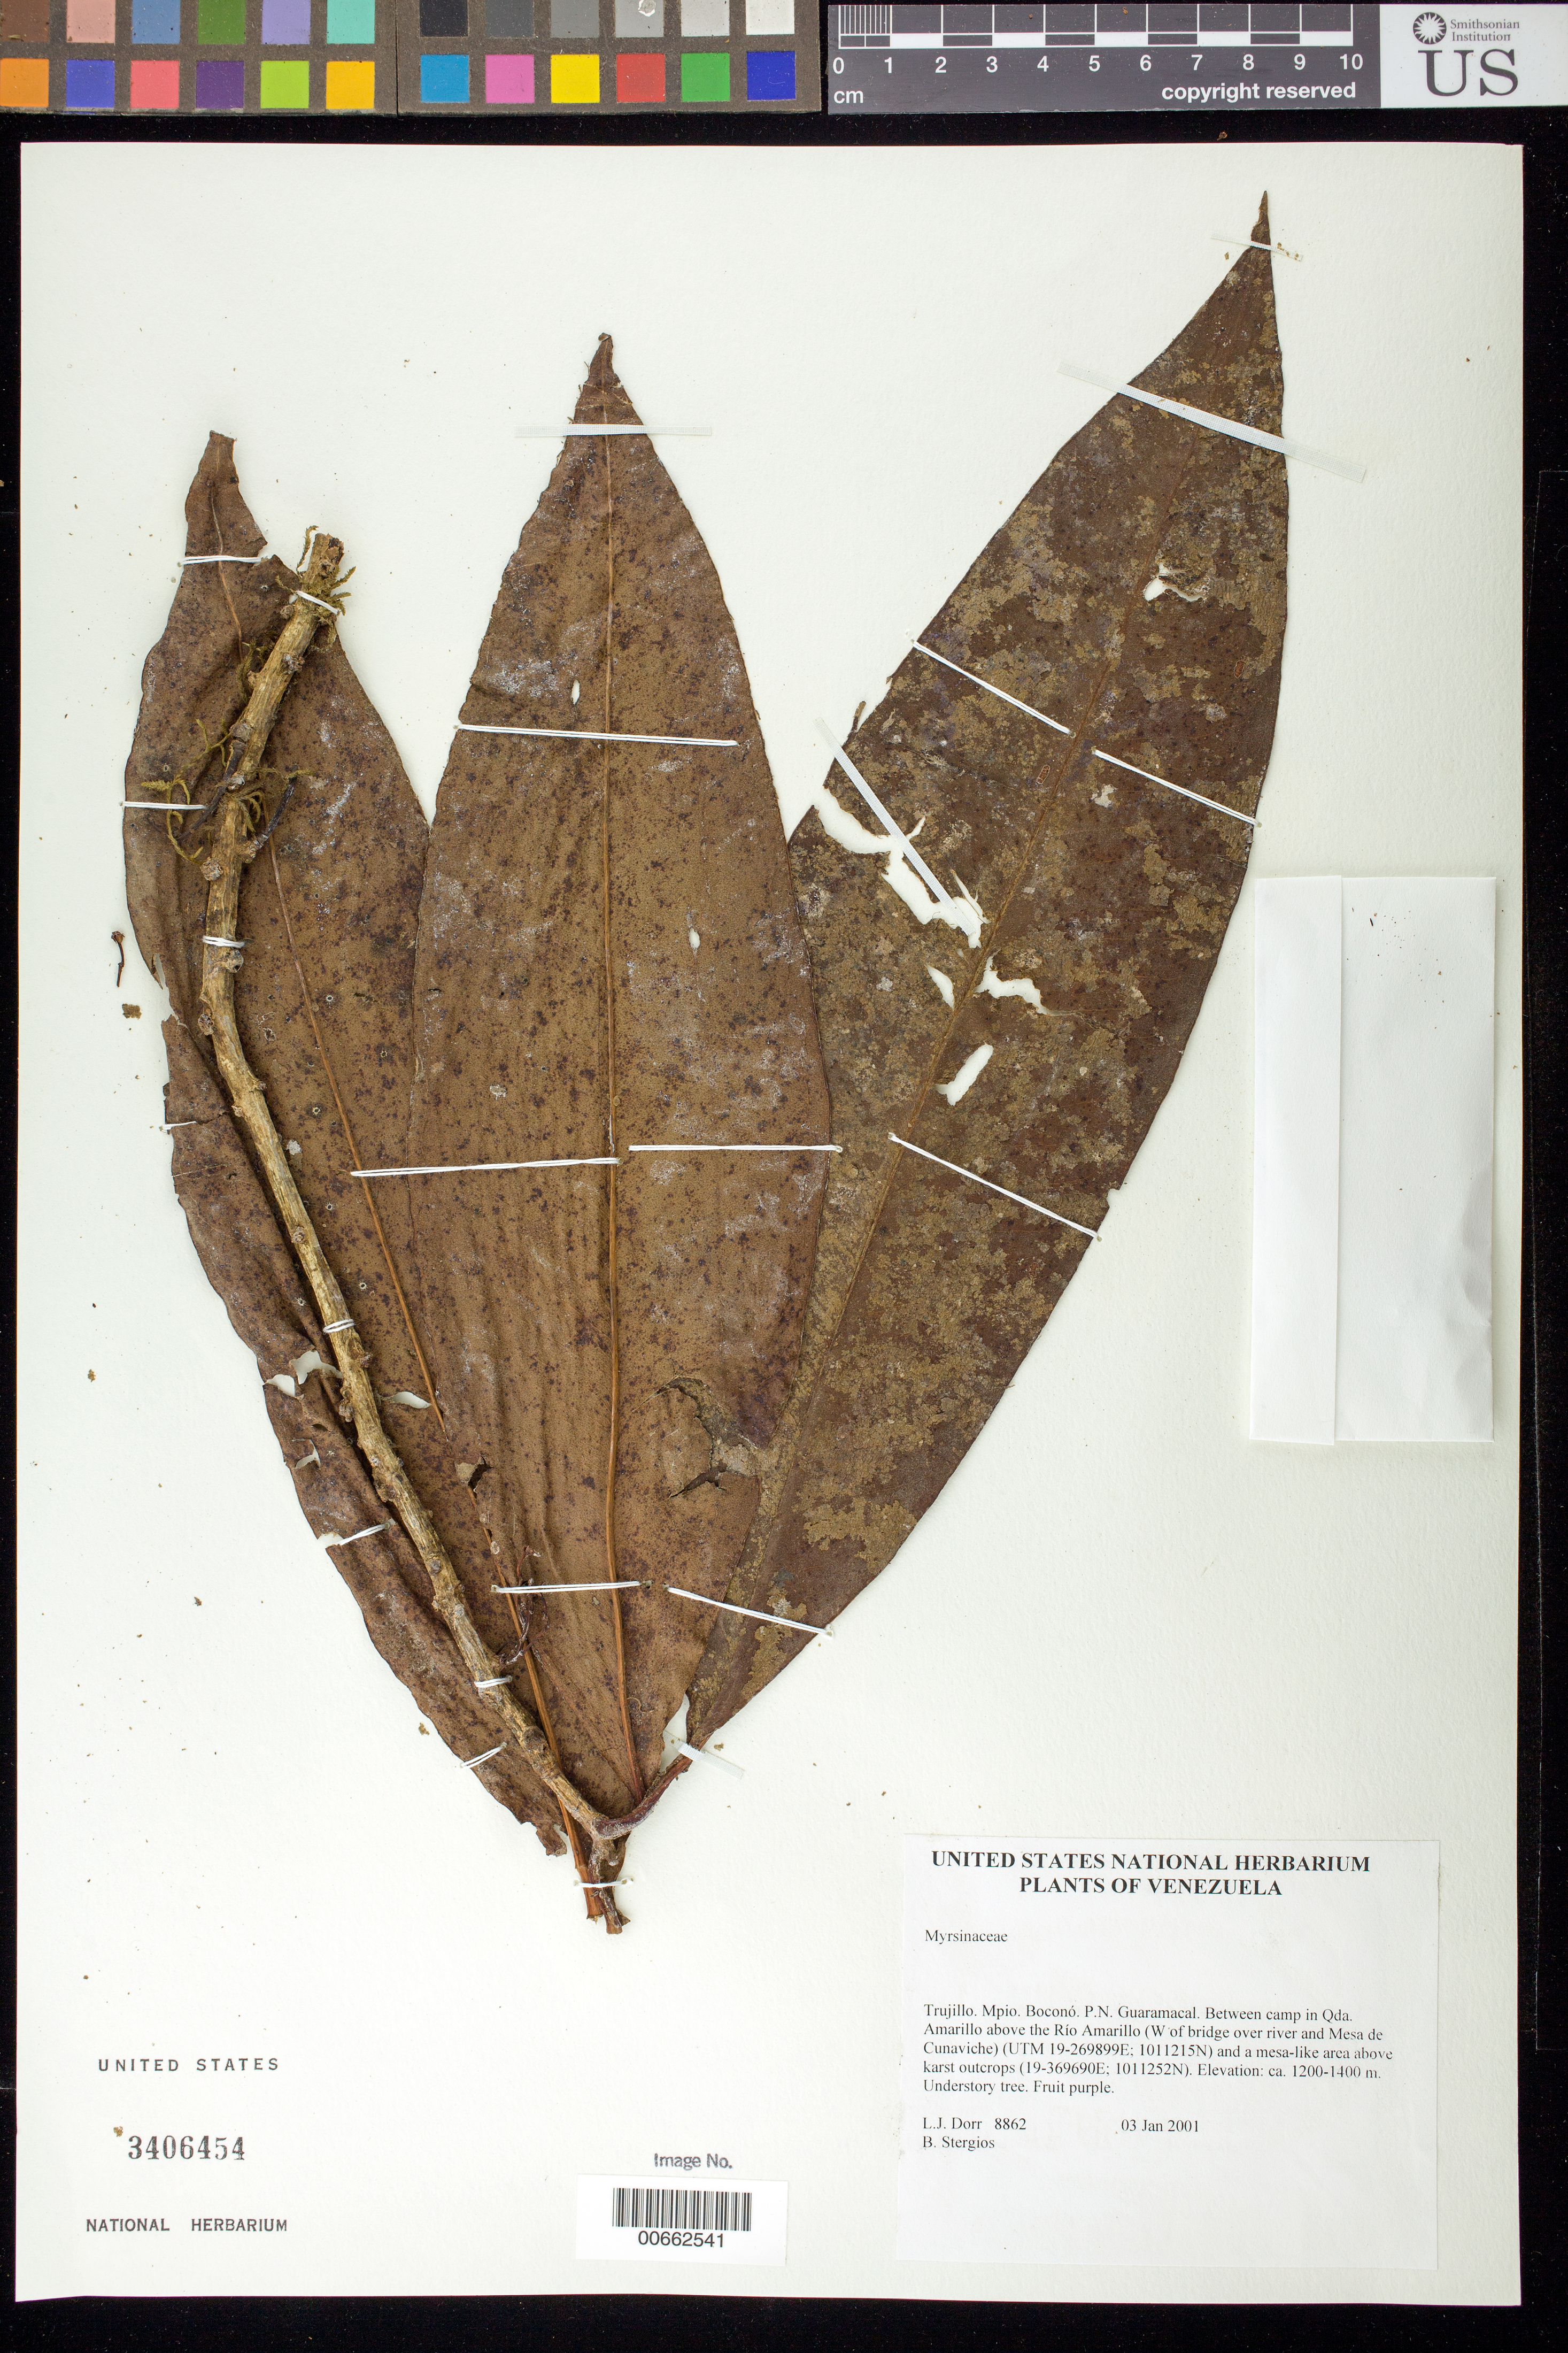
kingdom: Plantae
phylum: Tracheophyta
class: Magnoliopsida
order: Ericales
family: Primulaceae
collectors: L. J. Dorr & B. G. Stergios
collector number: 8862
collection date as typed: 03 Jan 2001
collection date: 2001-01-03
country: Venezuela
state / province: Trujillo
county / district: Boconó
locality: Parque Nacional Guaramacal. Between camp in Qda Amarillo above Río Amarillo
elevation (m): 1200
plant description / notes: PORT, US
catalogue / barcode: US 3406454